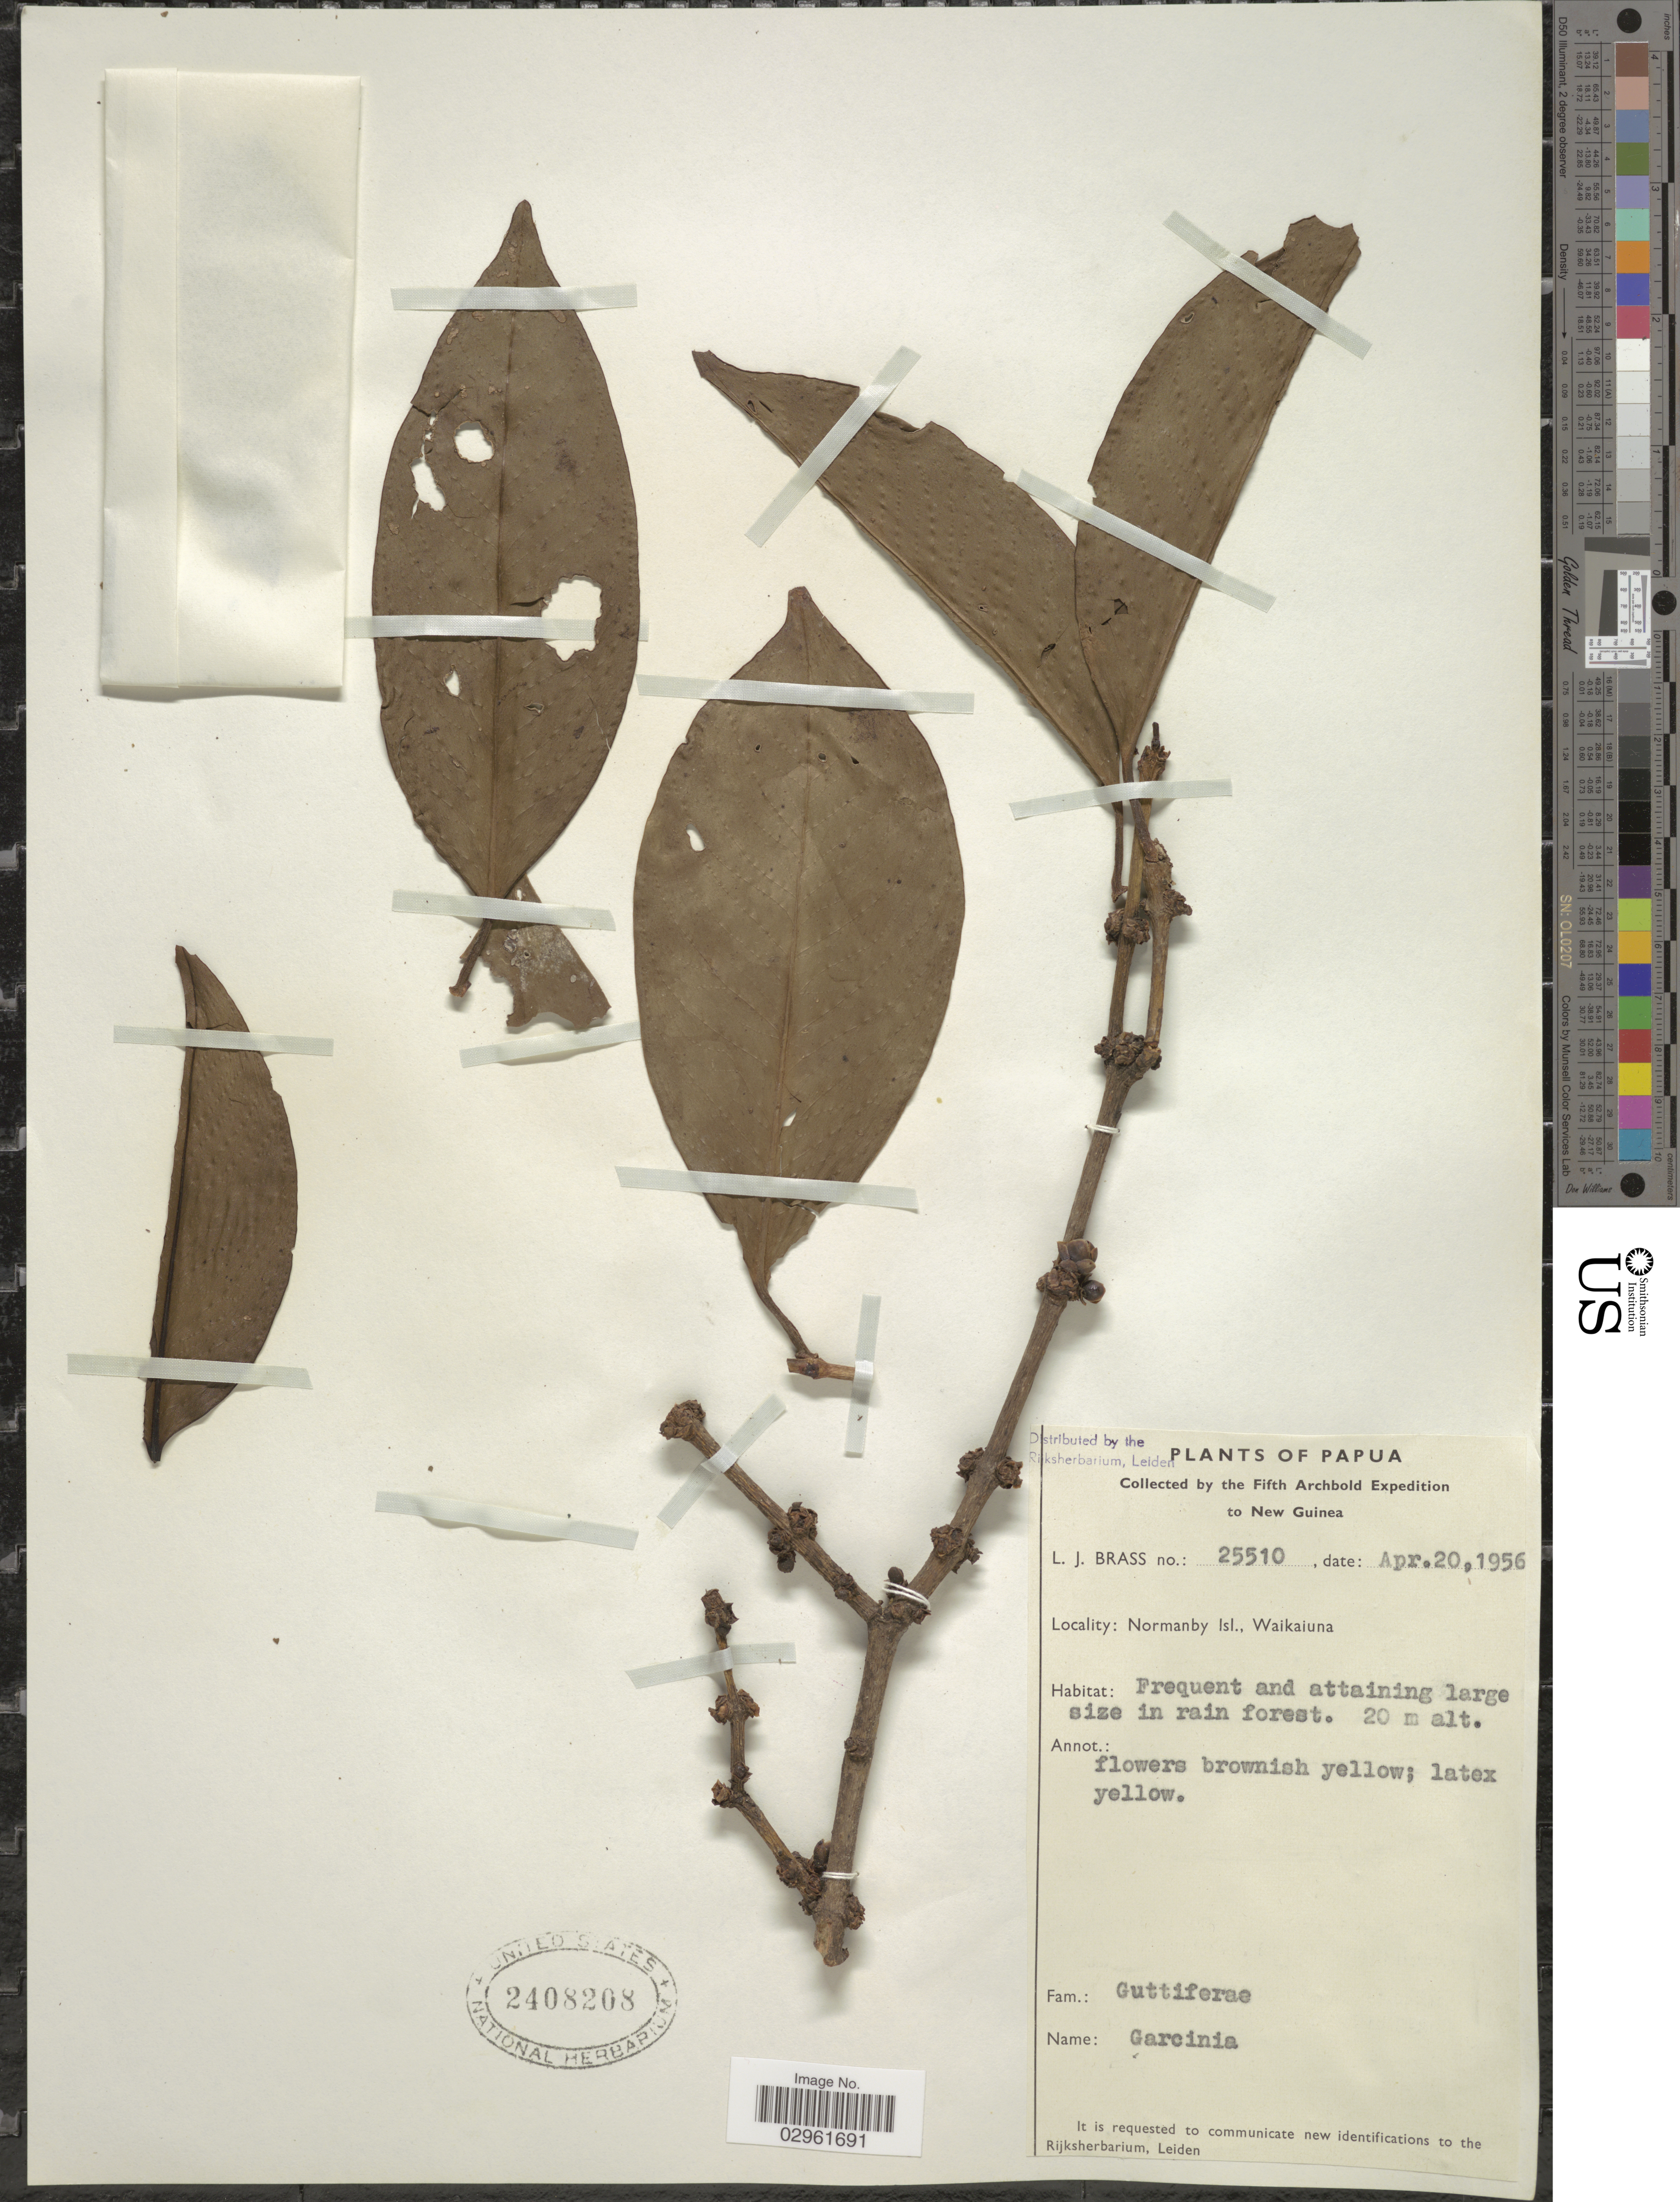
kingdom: Plantae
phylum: Tracheophyta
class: Magnoliopsida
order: Malpighiales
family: Clusiaceae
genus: Garcinia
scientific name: Garcinia sp.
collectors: L. J. Brass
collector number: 25510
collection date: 1956-04-20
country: Papua New Guinea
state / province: Milne Bay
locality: New Guinea. Normanby Isl., Waikaiuna.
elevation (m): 20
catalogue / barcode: US 2408208